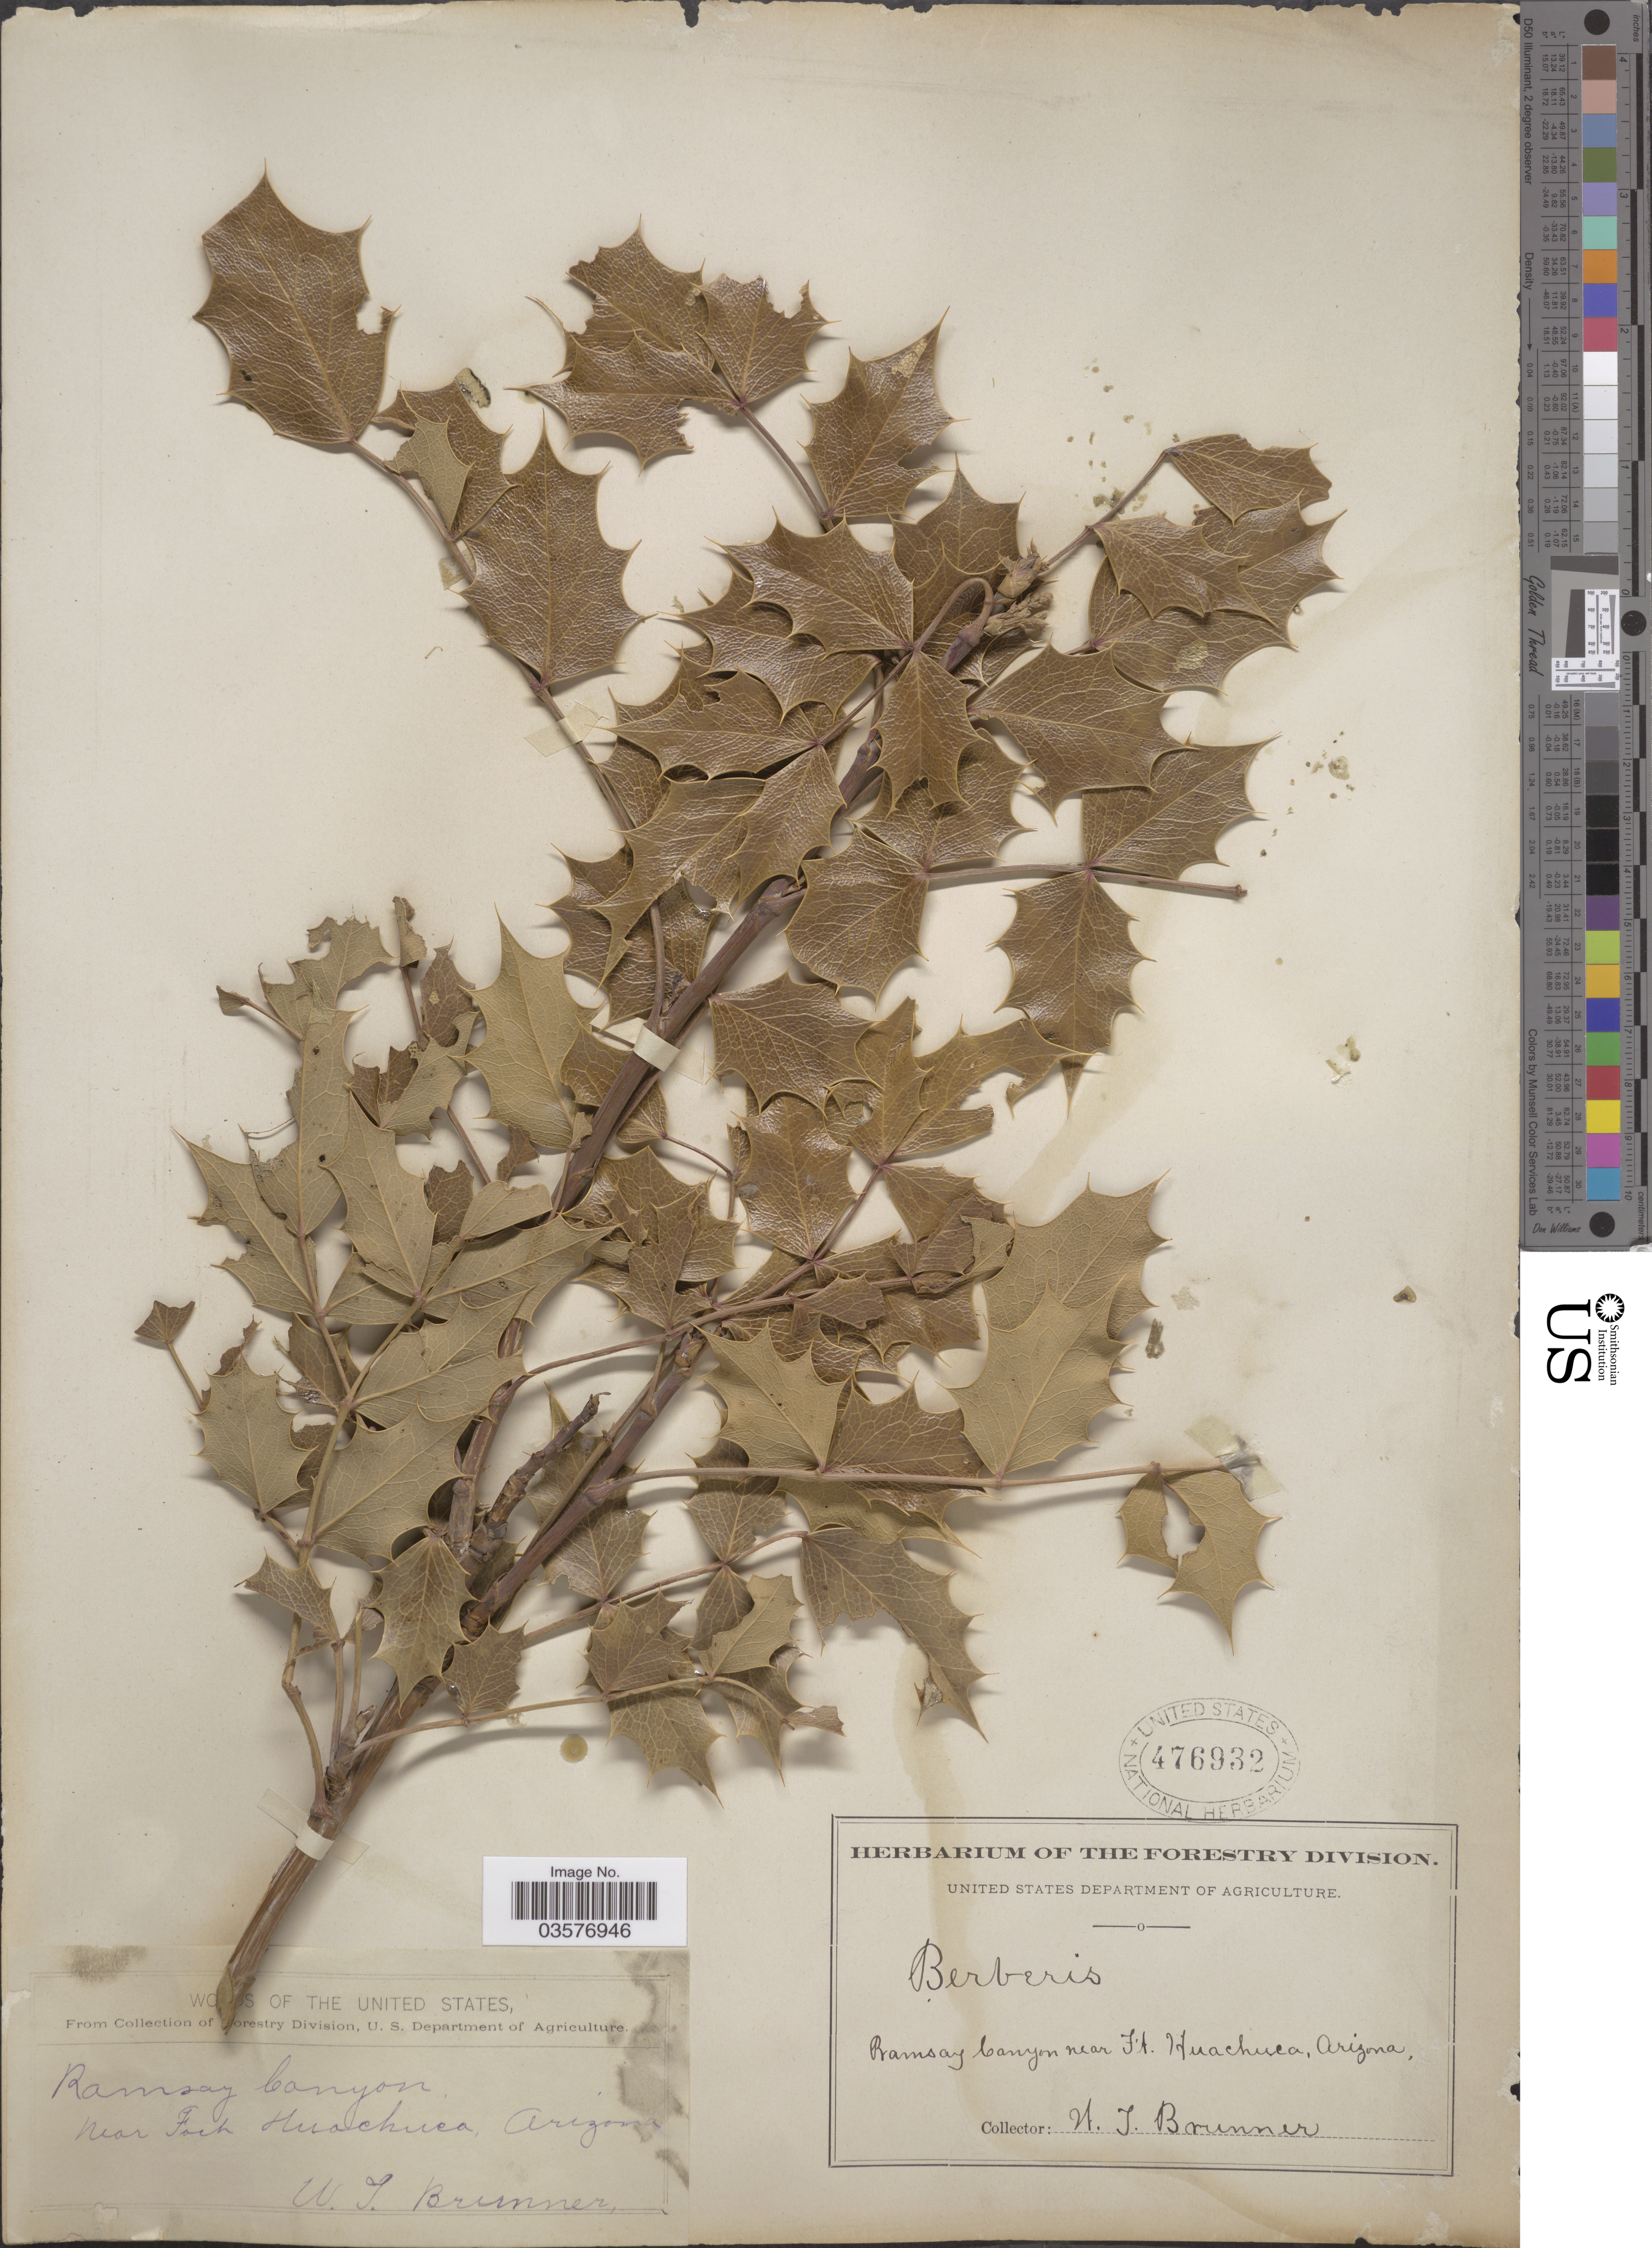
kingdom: Plantae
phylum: Tracheophyta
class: Magnoliopsida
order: Ranunculales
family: Berberidaceae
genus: Mahonia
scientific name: Mahonia wilcoxii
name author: (Kearney) Rehder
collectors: W. Brunner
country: United States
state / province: Arizona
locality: Ramsay Canyon, near Fort Huachuca.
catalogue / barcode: US 476932